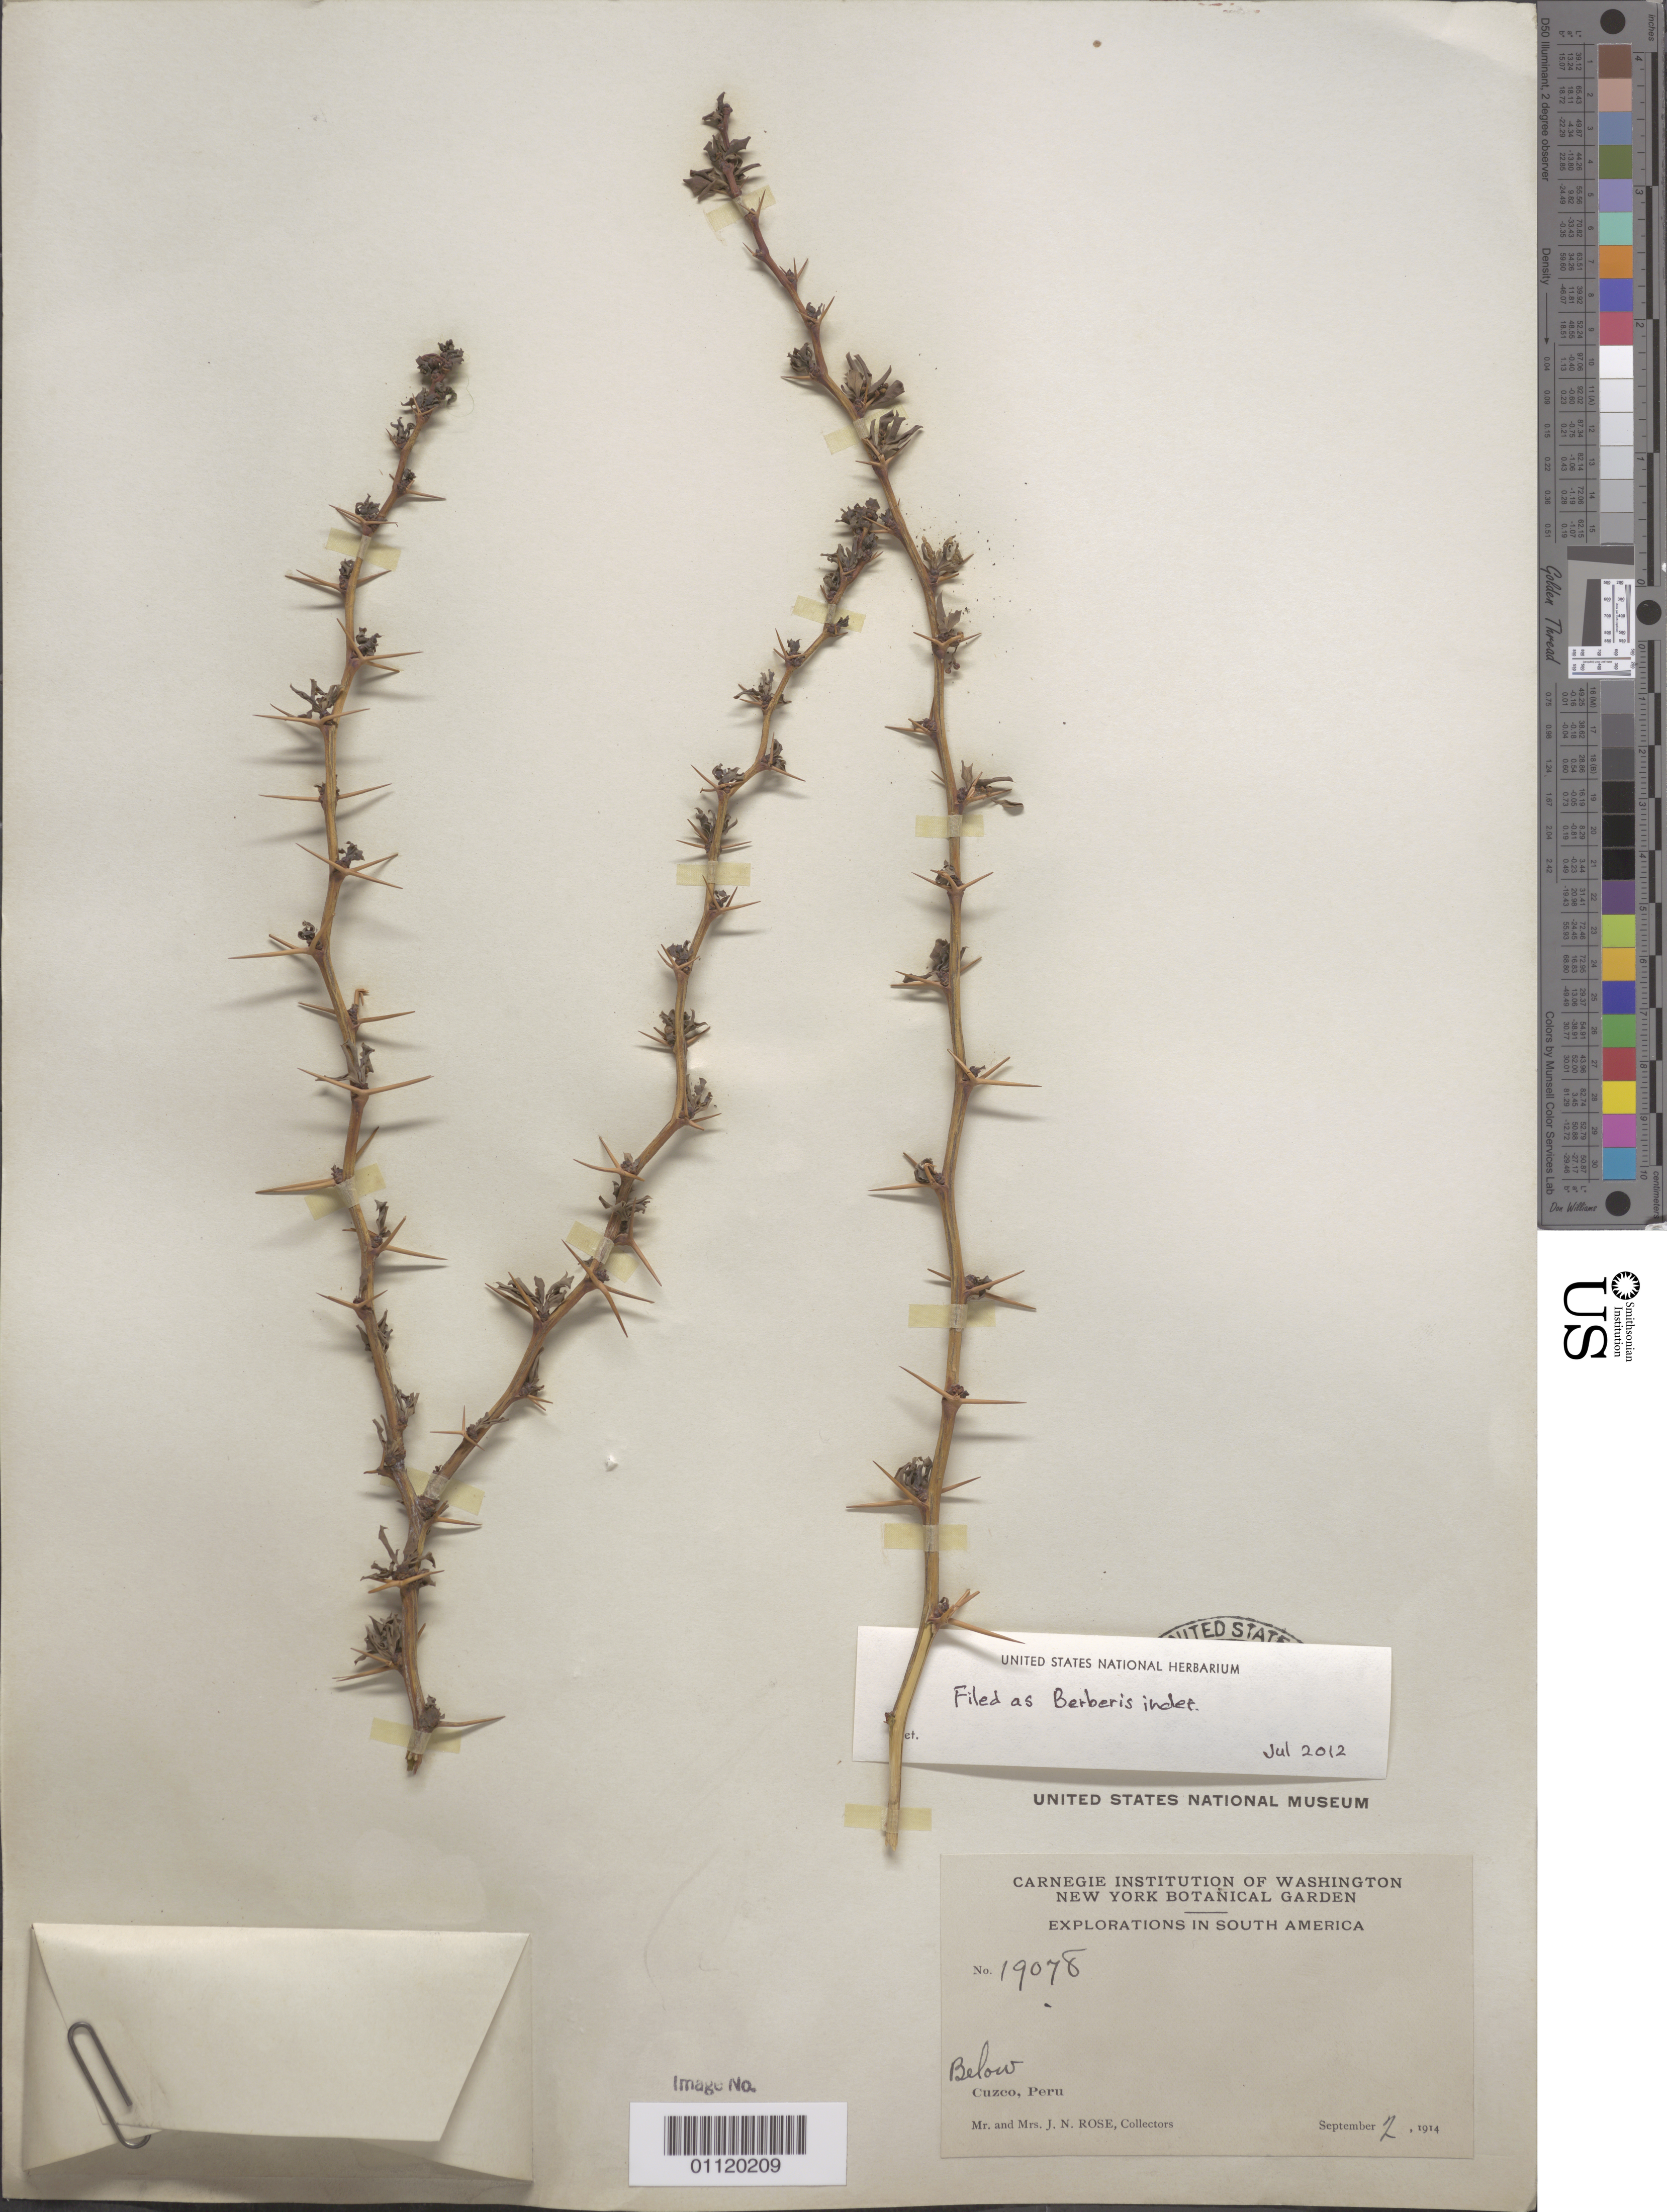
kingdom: Plantae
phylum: Tracheophyta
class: Magnoliopsida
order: Ranunculales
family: Berberidaceae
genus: Berberis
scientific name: Berberis sp.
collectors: J. N. Rose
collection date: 1914-09-02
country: Peru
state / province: Cusco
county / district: Cusco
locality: Below Cuzco.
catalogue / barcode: US 761660